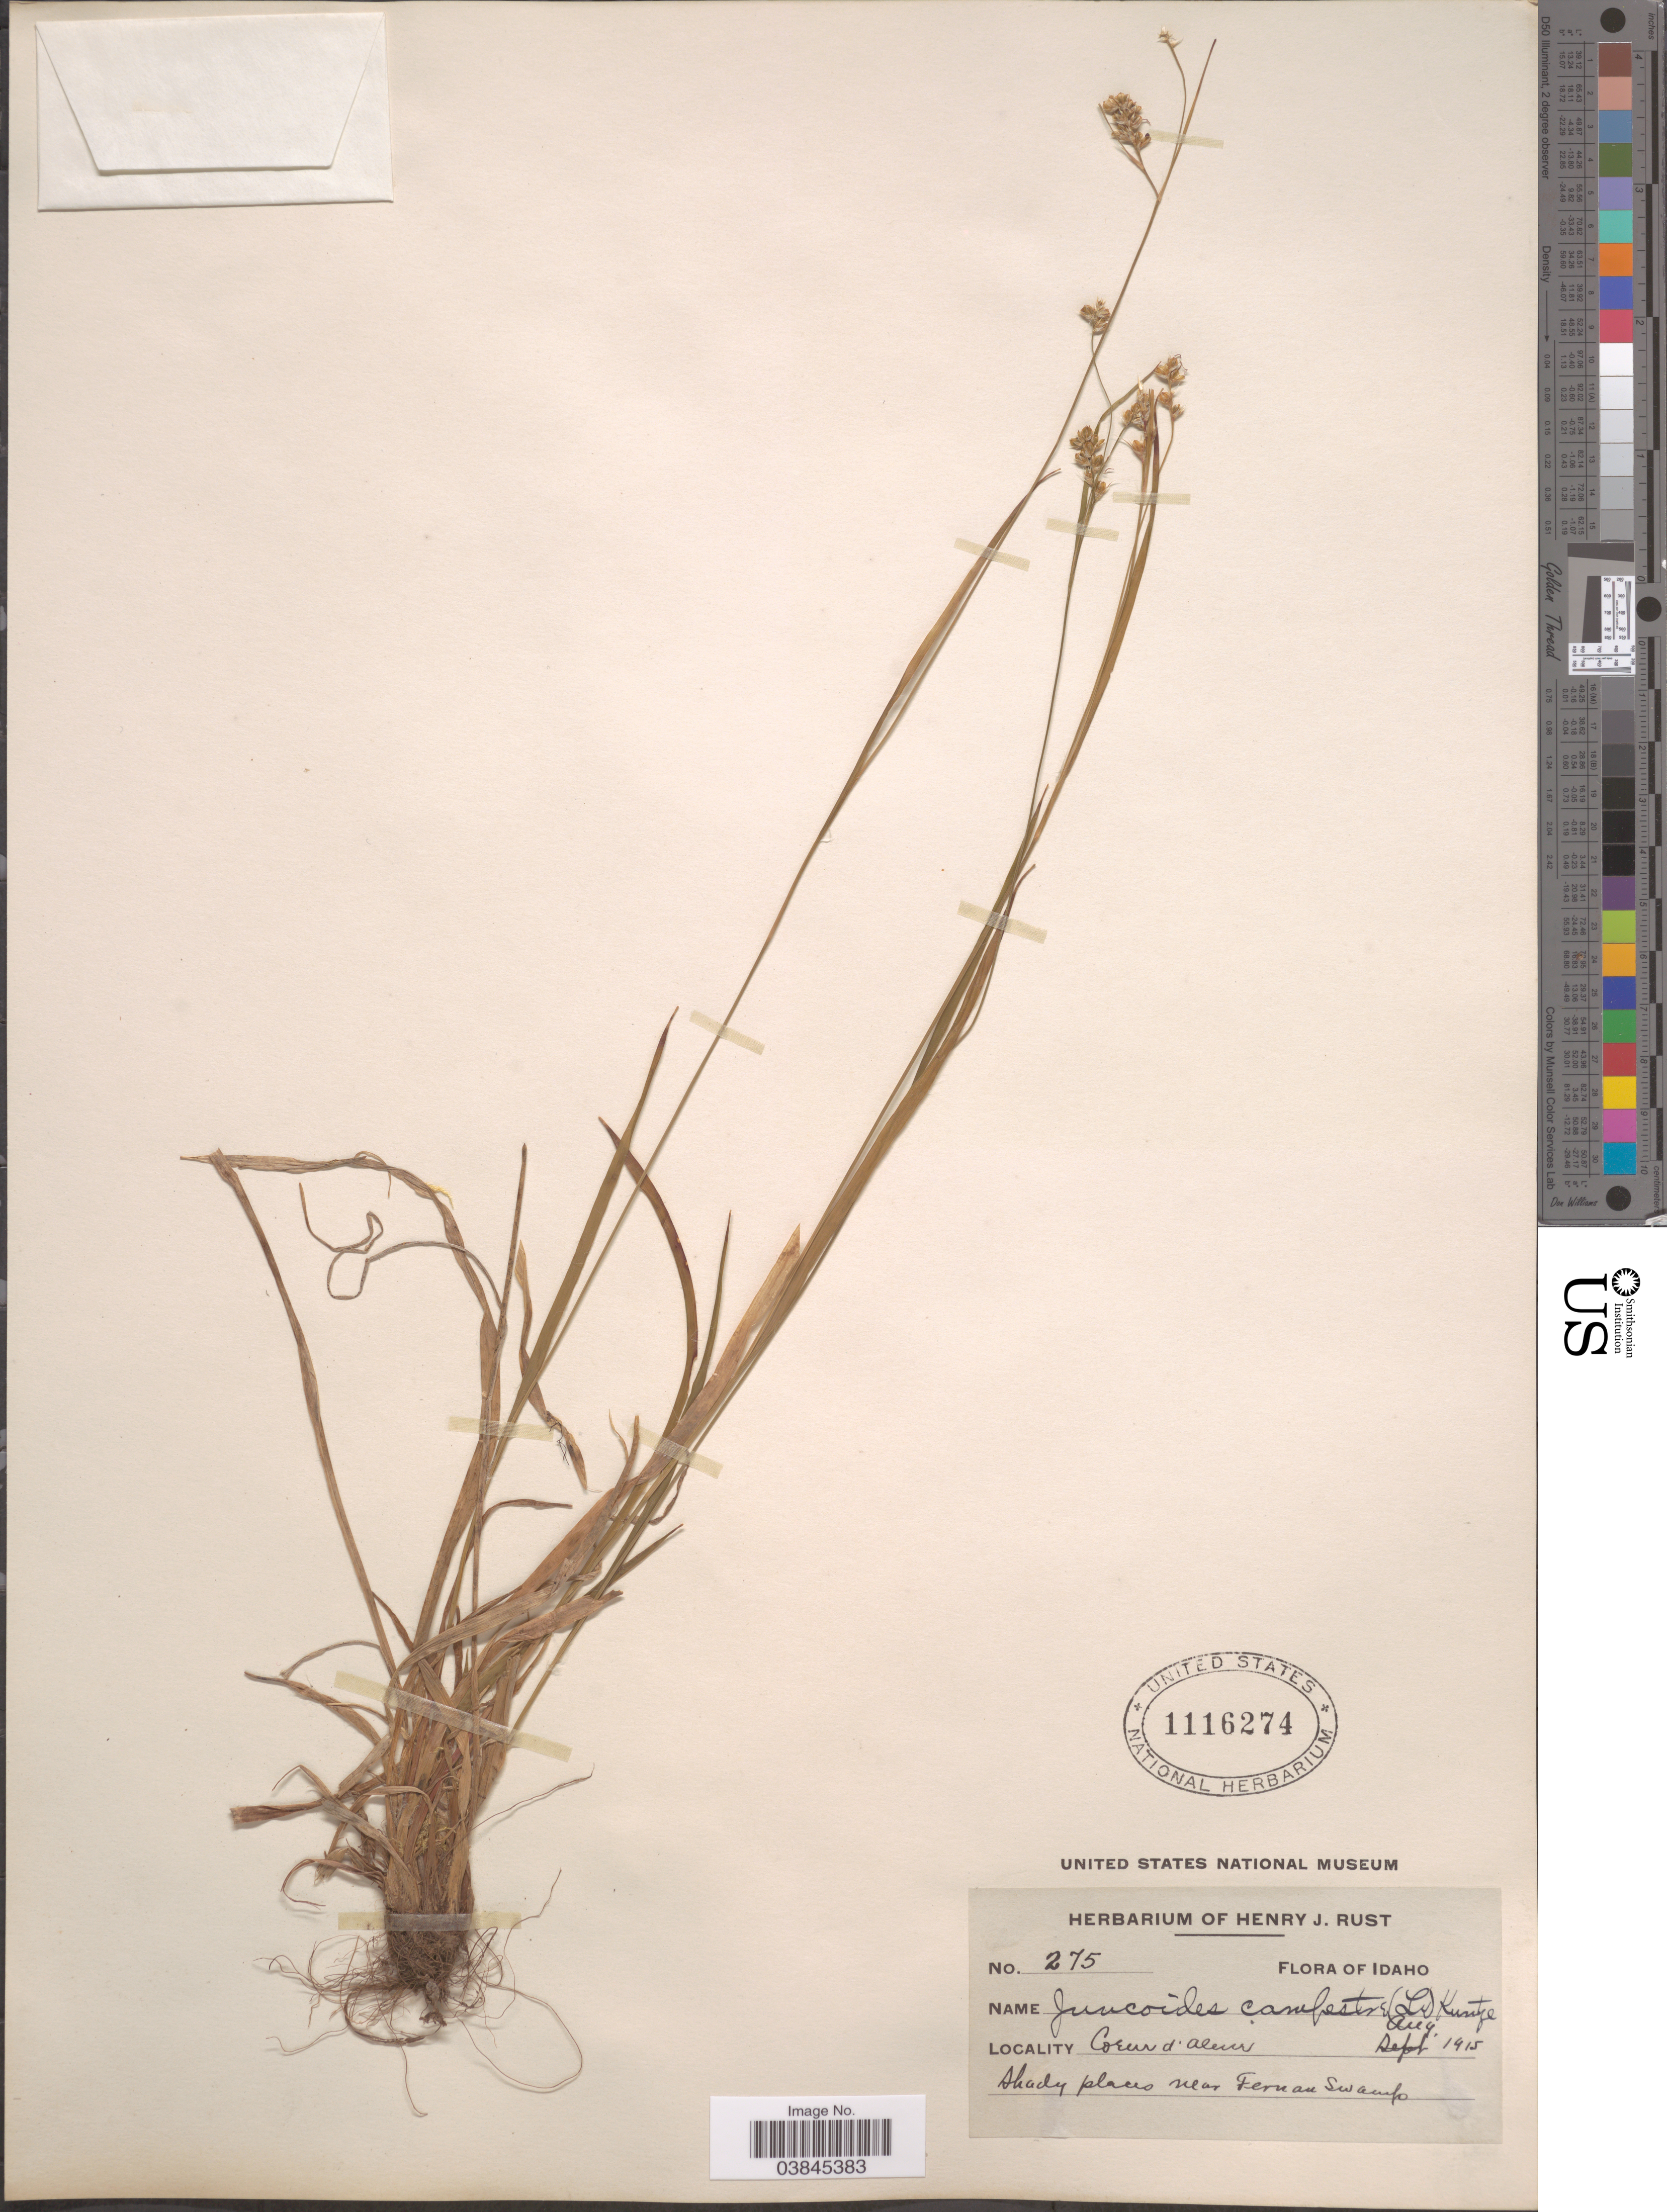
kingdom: Plantae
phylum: Tracheophyta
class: Liliopsida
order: Poales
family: Juncaceae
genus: Luzula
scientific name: Luzula campestris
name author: (L.) DC.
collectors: ex herb. Henry J. Rust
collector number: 275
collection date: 1915-08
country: United States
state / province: Idaho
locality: Coeur d'Alene. Places near Fernan Swamp.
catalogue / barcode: US 1116274